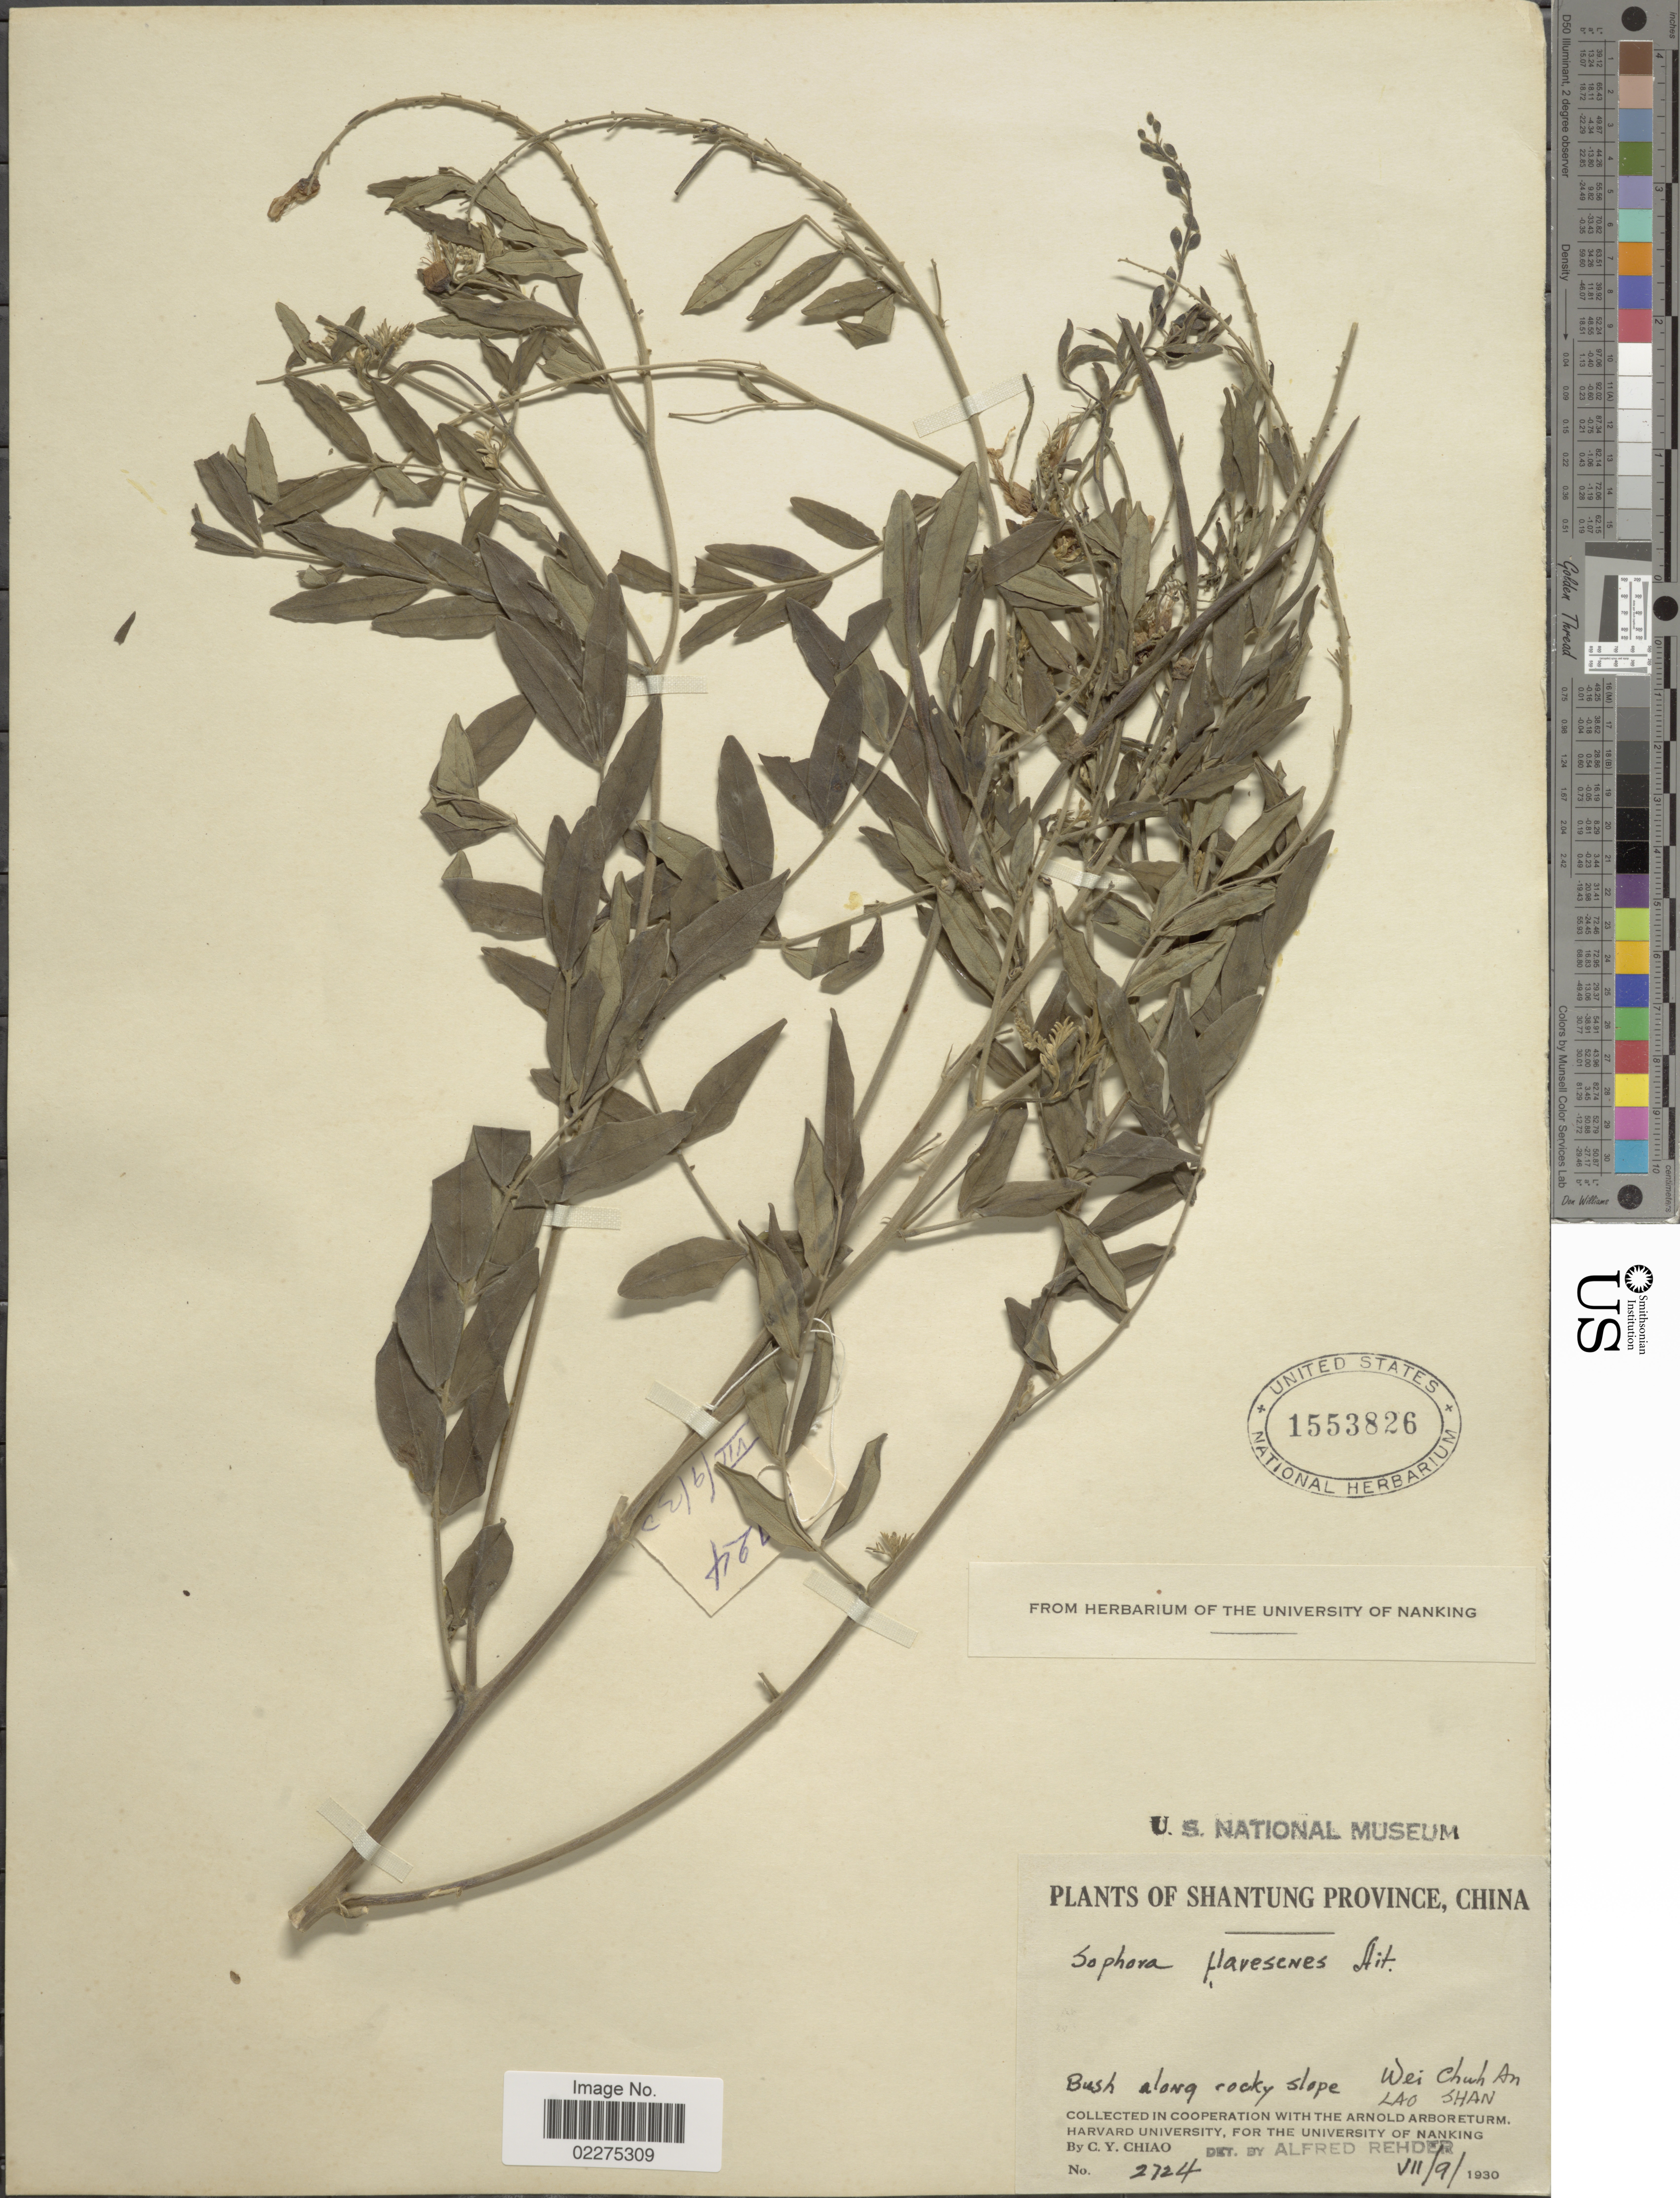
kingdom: Plantae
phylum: Tracheophyta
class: Magnoliopsida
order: Fabales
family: Fabaceae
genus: Sophora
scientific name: Sophora flavescens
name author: Aiton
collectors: C. Y. Chiao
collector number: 2724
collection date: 1930-07-09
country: China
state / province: Shandong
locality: Shantung Province. Wei Chuh An. Lao Shan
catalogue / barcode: US 1553826